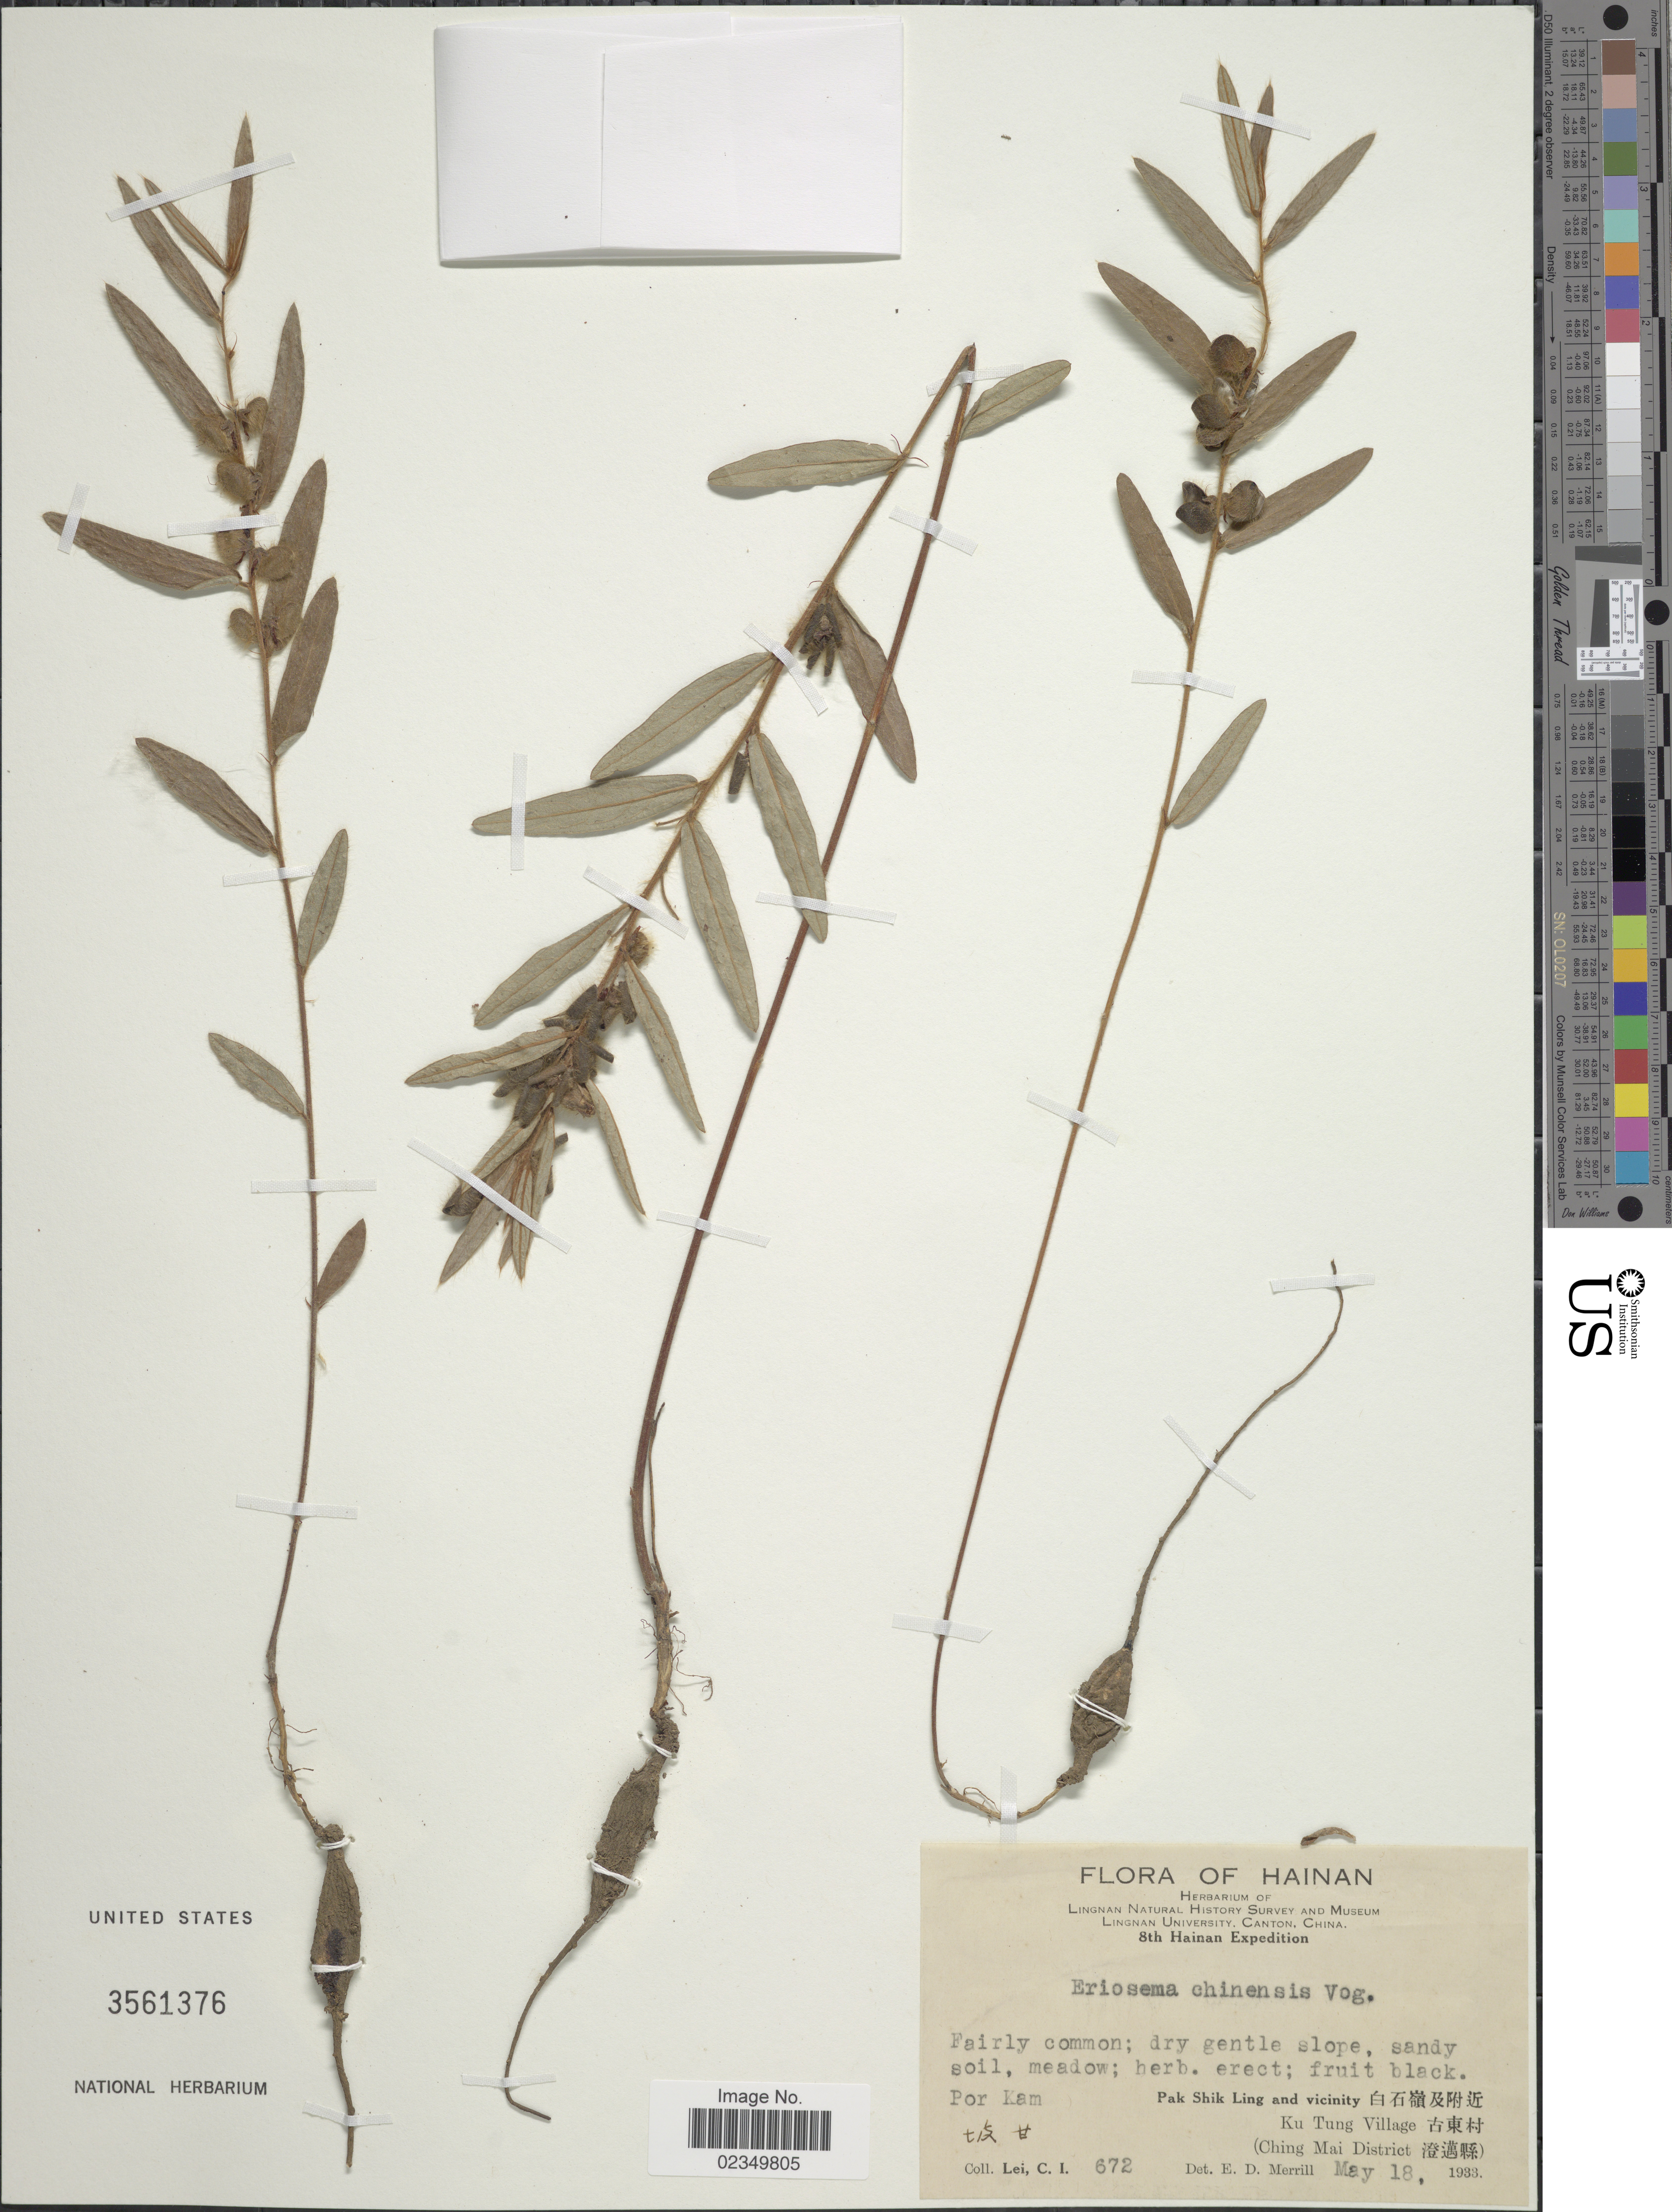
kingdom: Plantae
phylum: Tracheophyta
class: Magnoliopsida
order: Fabales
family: Fabaceae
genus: Eriosema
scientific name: Eriosema chinense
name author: Vogel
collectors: C. I. Lei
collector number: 672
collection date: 1933-05-18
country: China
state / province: Hainan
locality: Por Kam, Pak Shik Ling and vicinity, Ku Tung Village (Ching Mai District)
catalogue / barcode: US 3561376